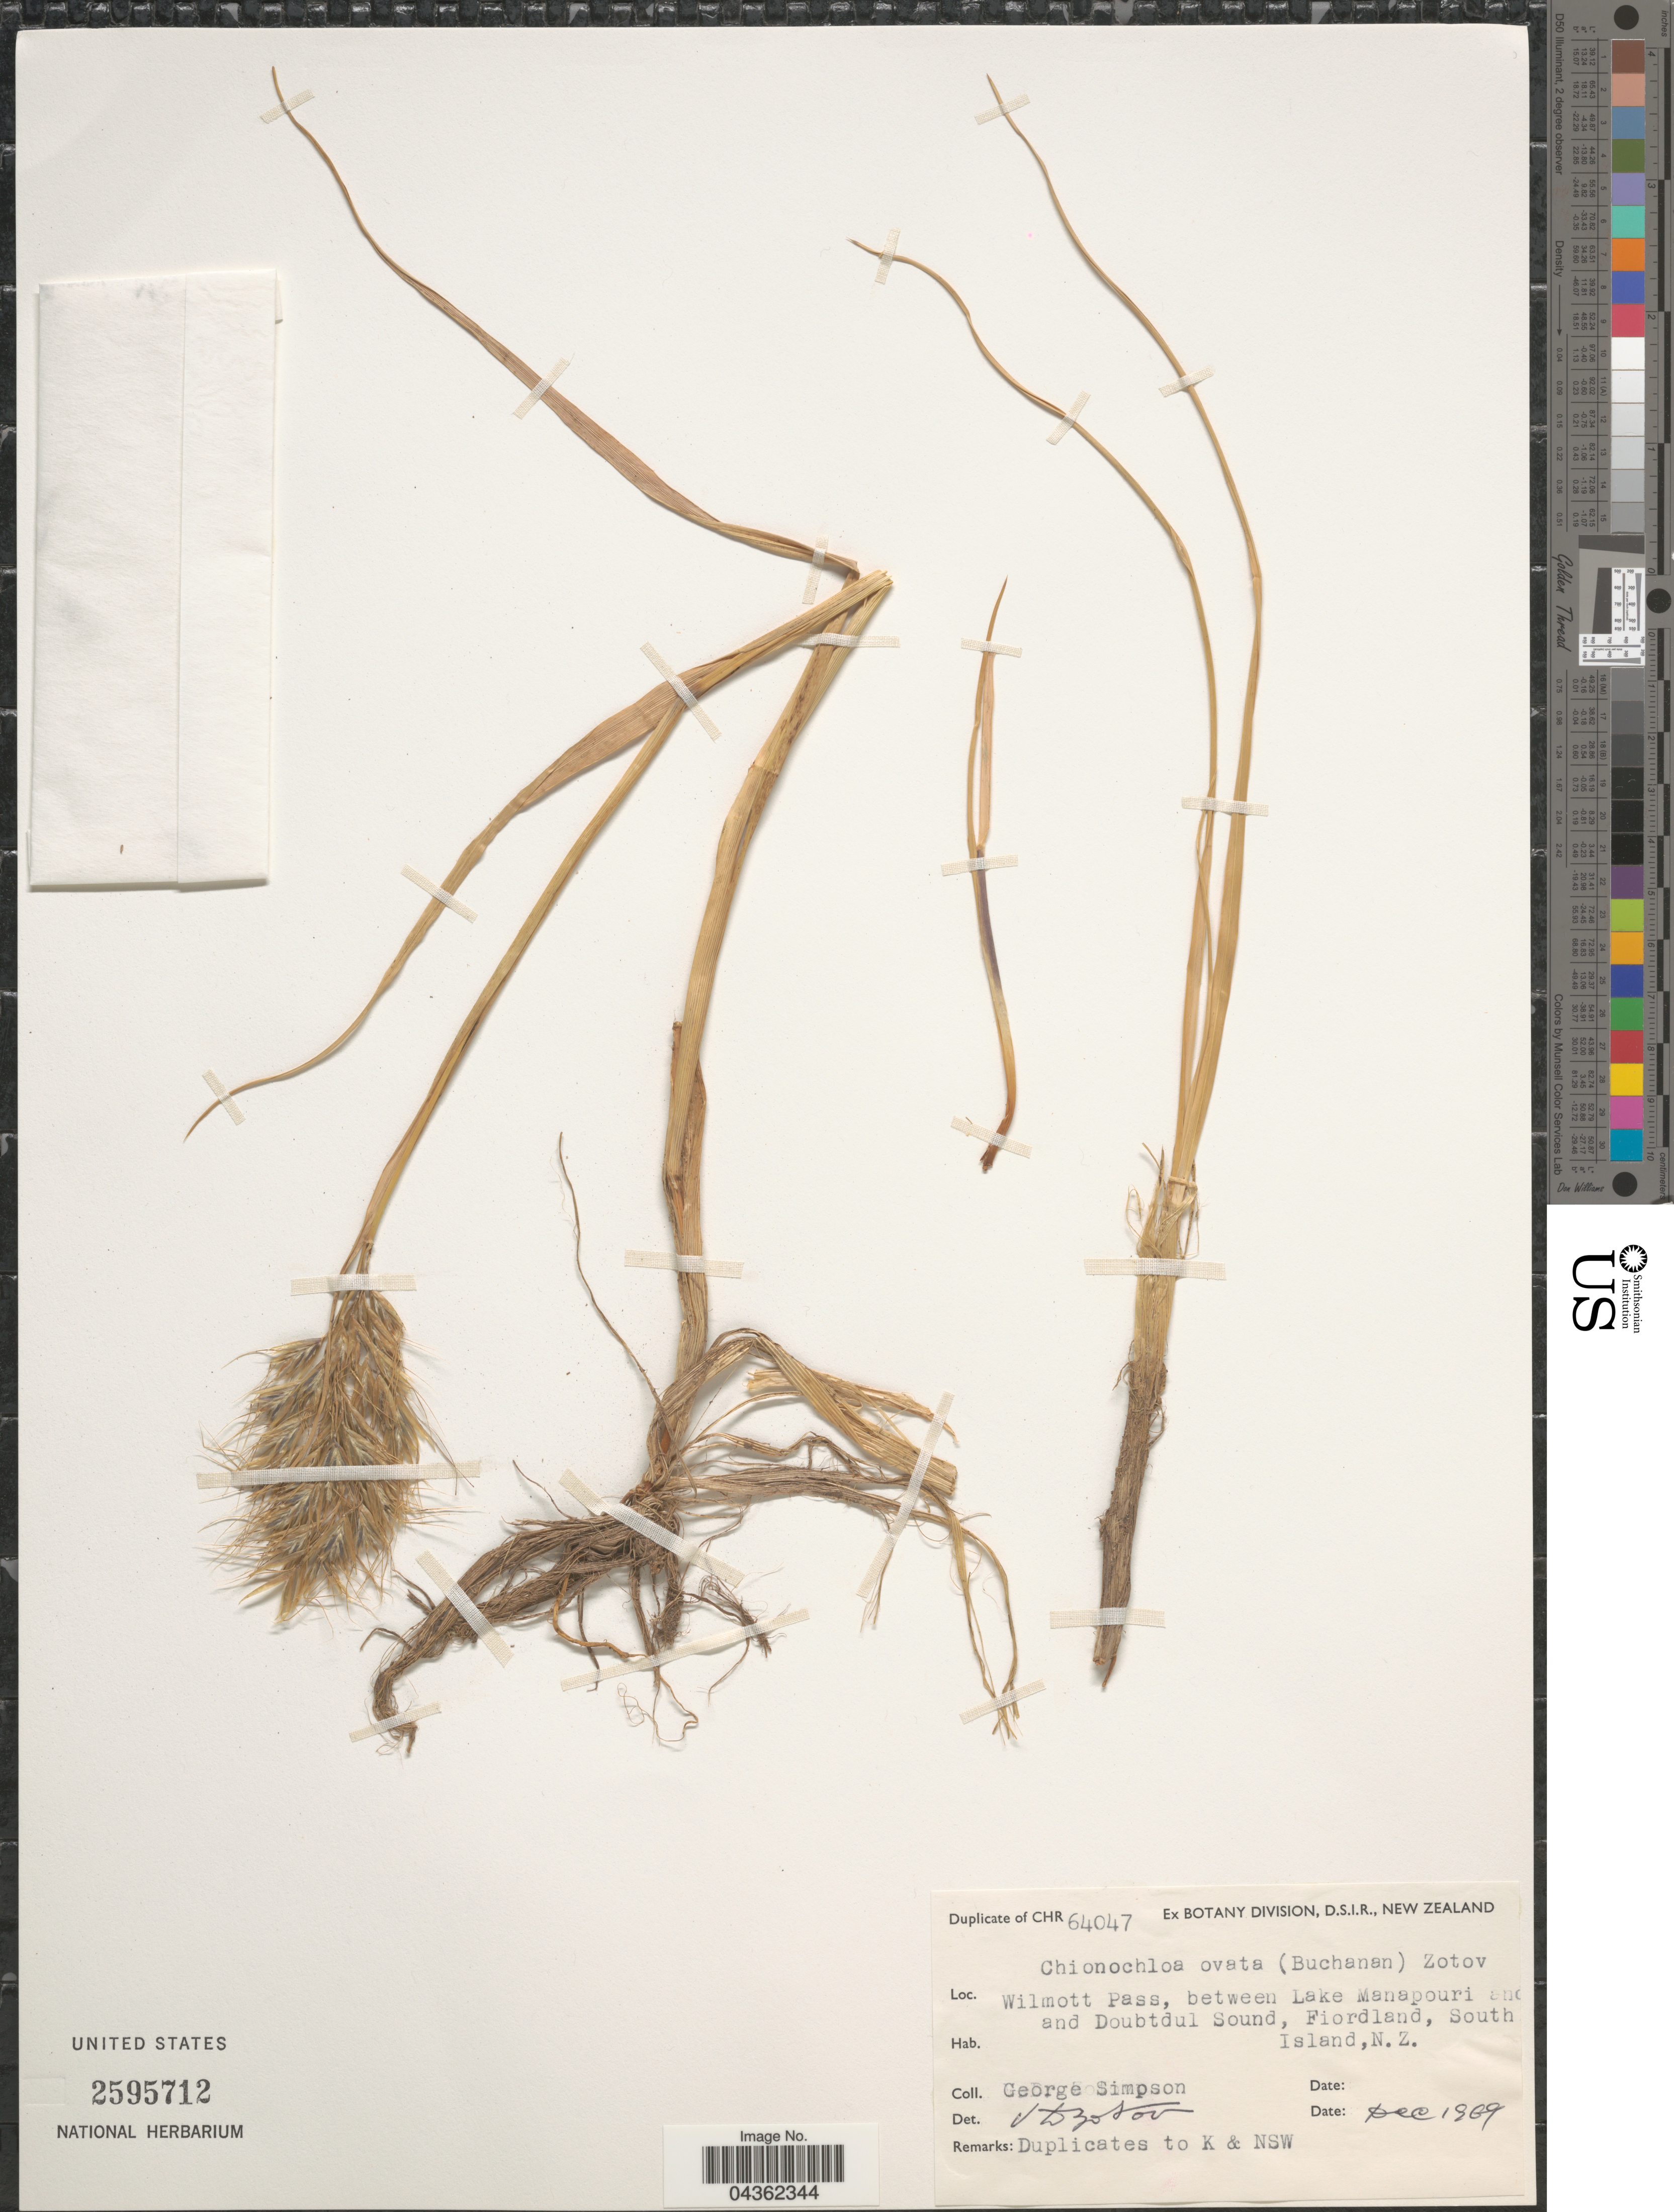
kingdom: Plantae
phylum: Tracheophyta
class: Liliopsida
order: Poales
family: Poaceae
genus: Chionochloa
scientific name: Chionochloa ovata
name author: (Buchanan) Zotov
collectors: G. Simpson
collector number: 64047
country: New Zealand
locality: Wilmott Pass, between Lake Manapouri and Doubtdul Sound, Fiordland, South Island.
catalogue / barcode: US 2595712